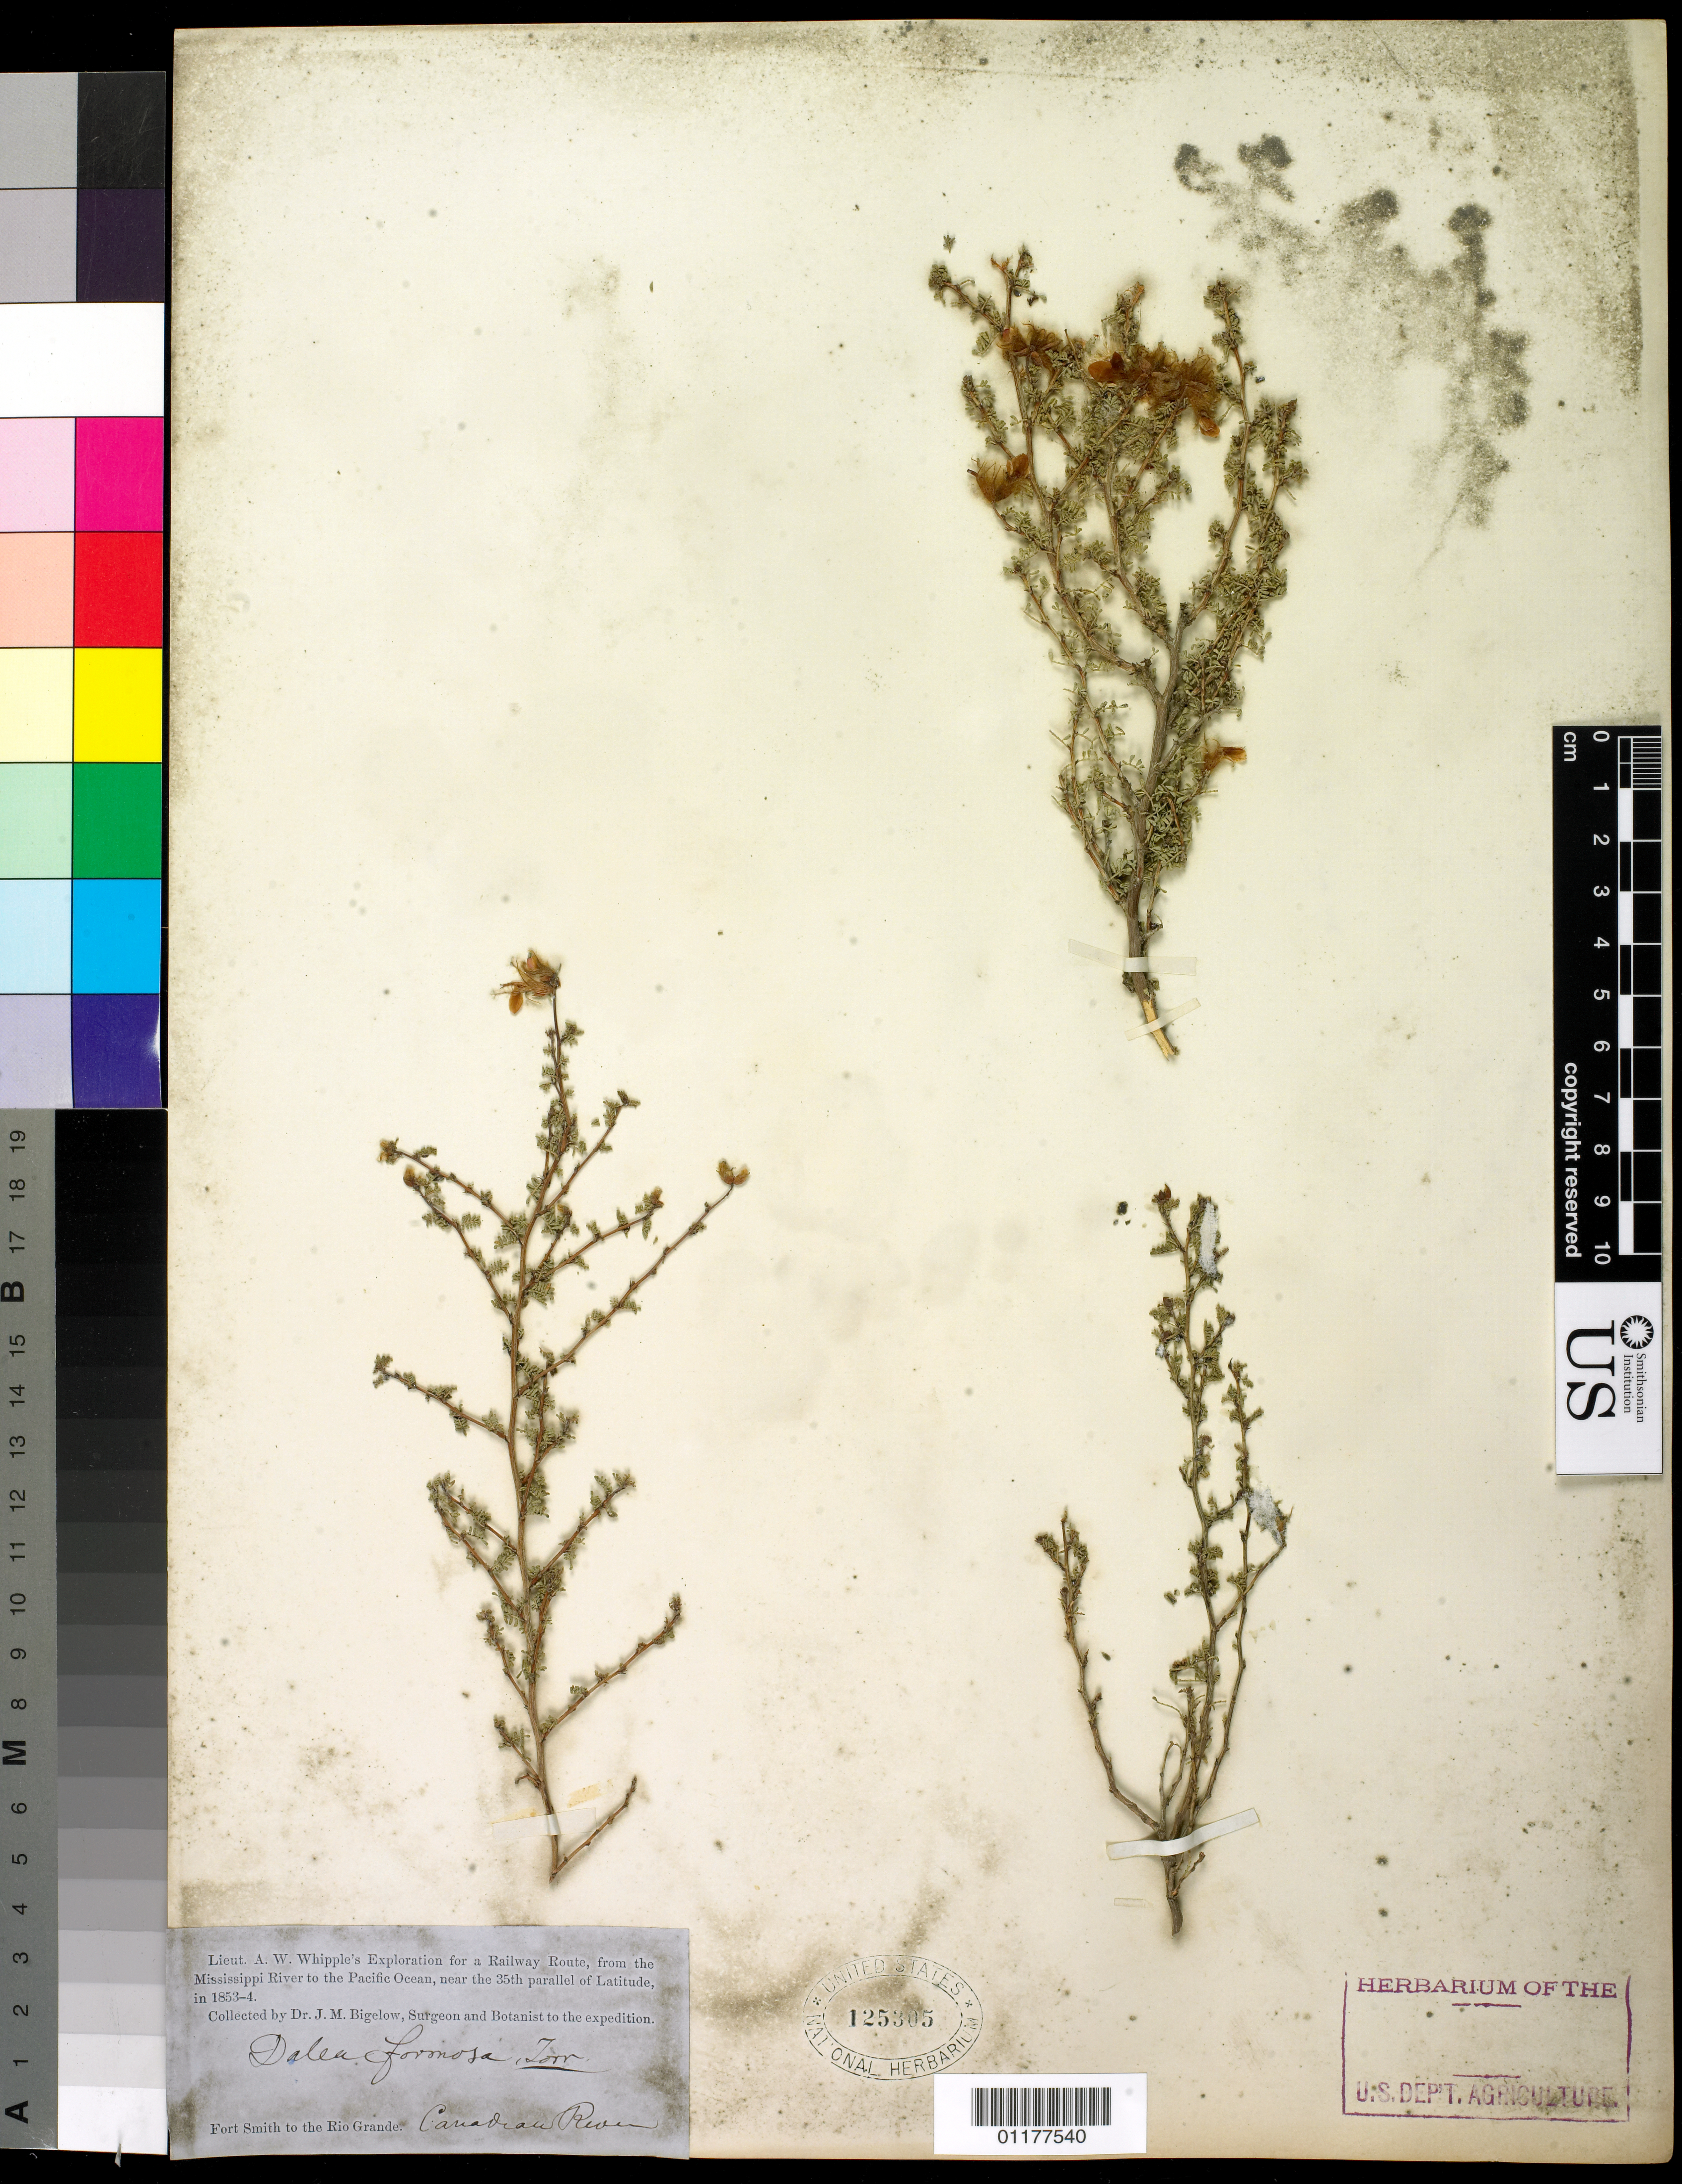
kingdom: Plantae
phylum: Tracheophyta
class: Magnoliopsida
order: Fabales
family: Fabaceae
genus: Dalea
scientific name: Dalea formosa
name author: Torr.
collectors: J. M. Bigelow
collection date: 1853/1854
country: United States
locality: Fort Smith to the Rio Grande. Canadian River.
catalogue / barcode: US 125305